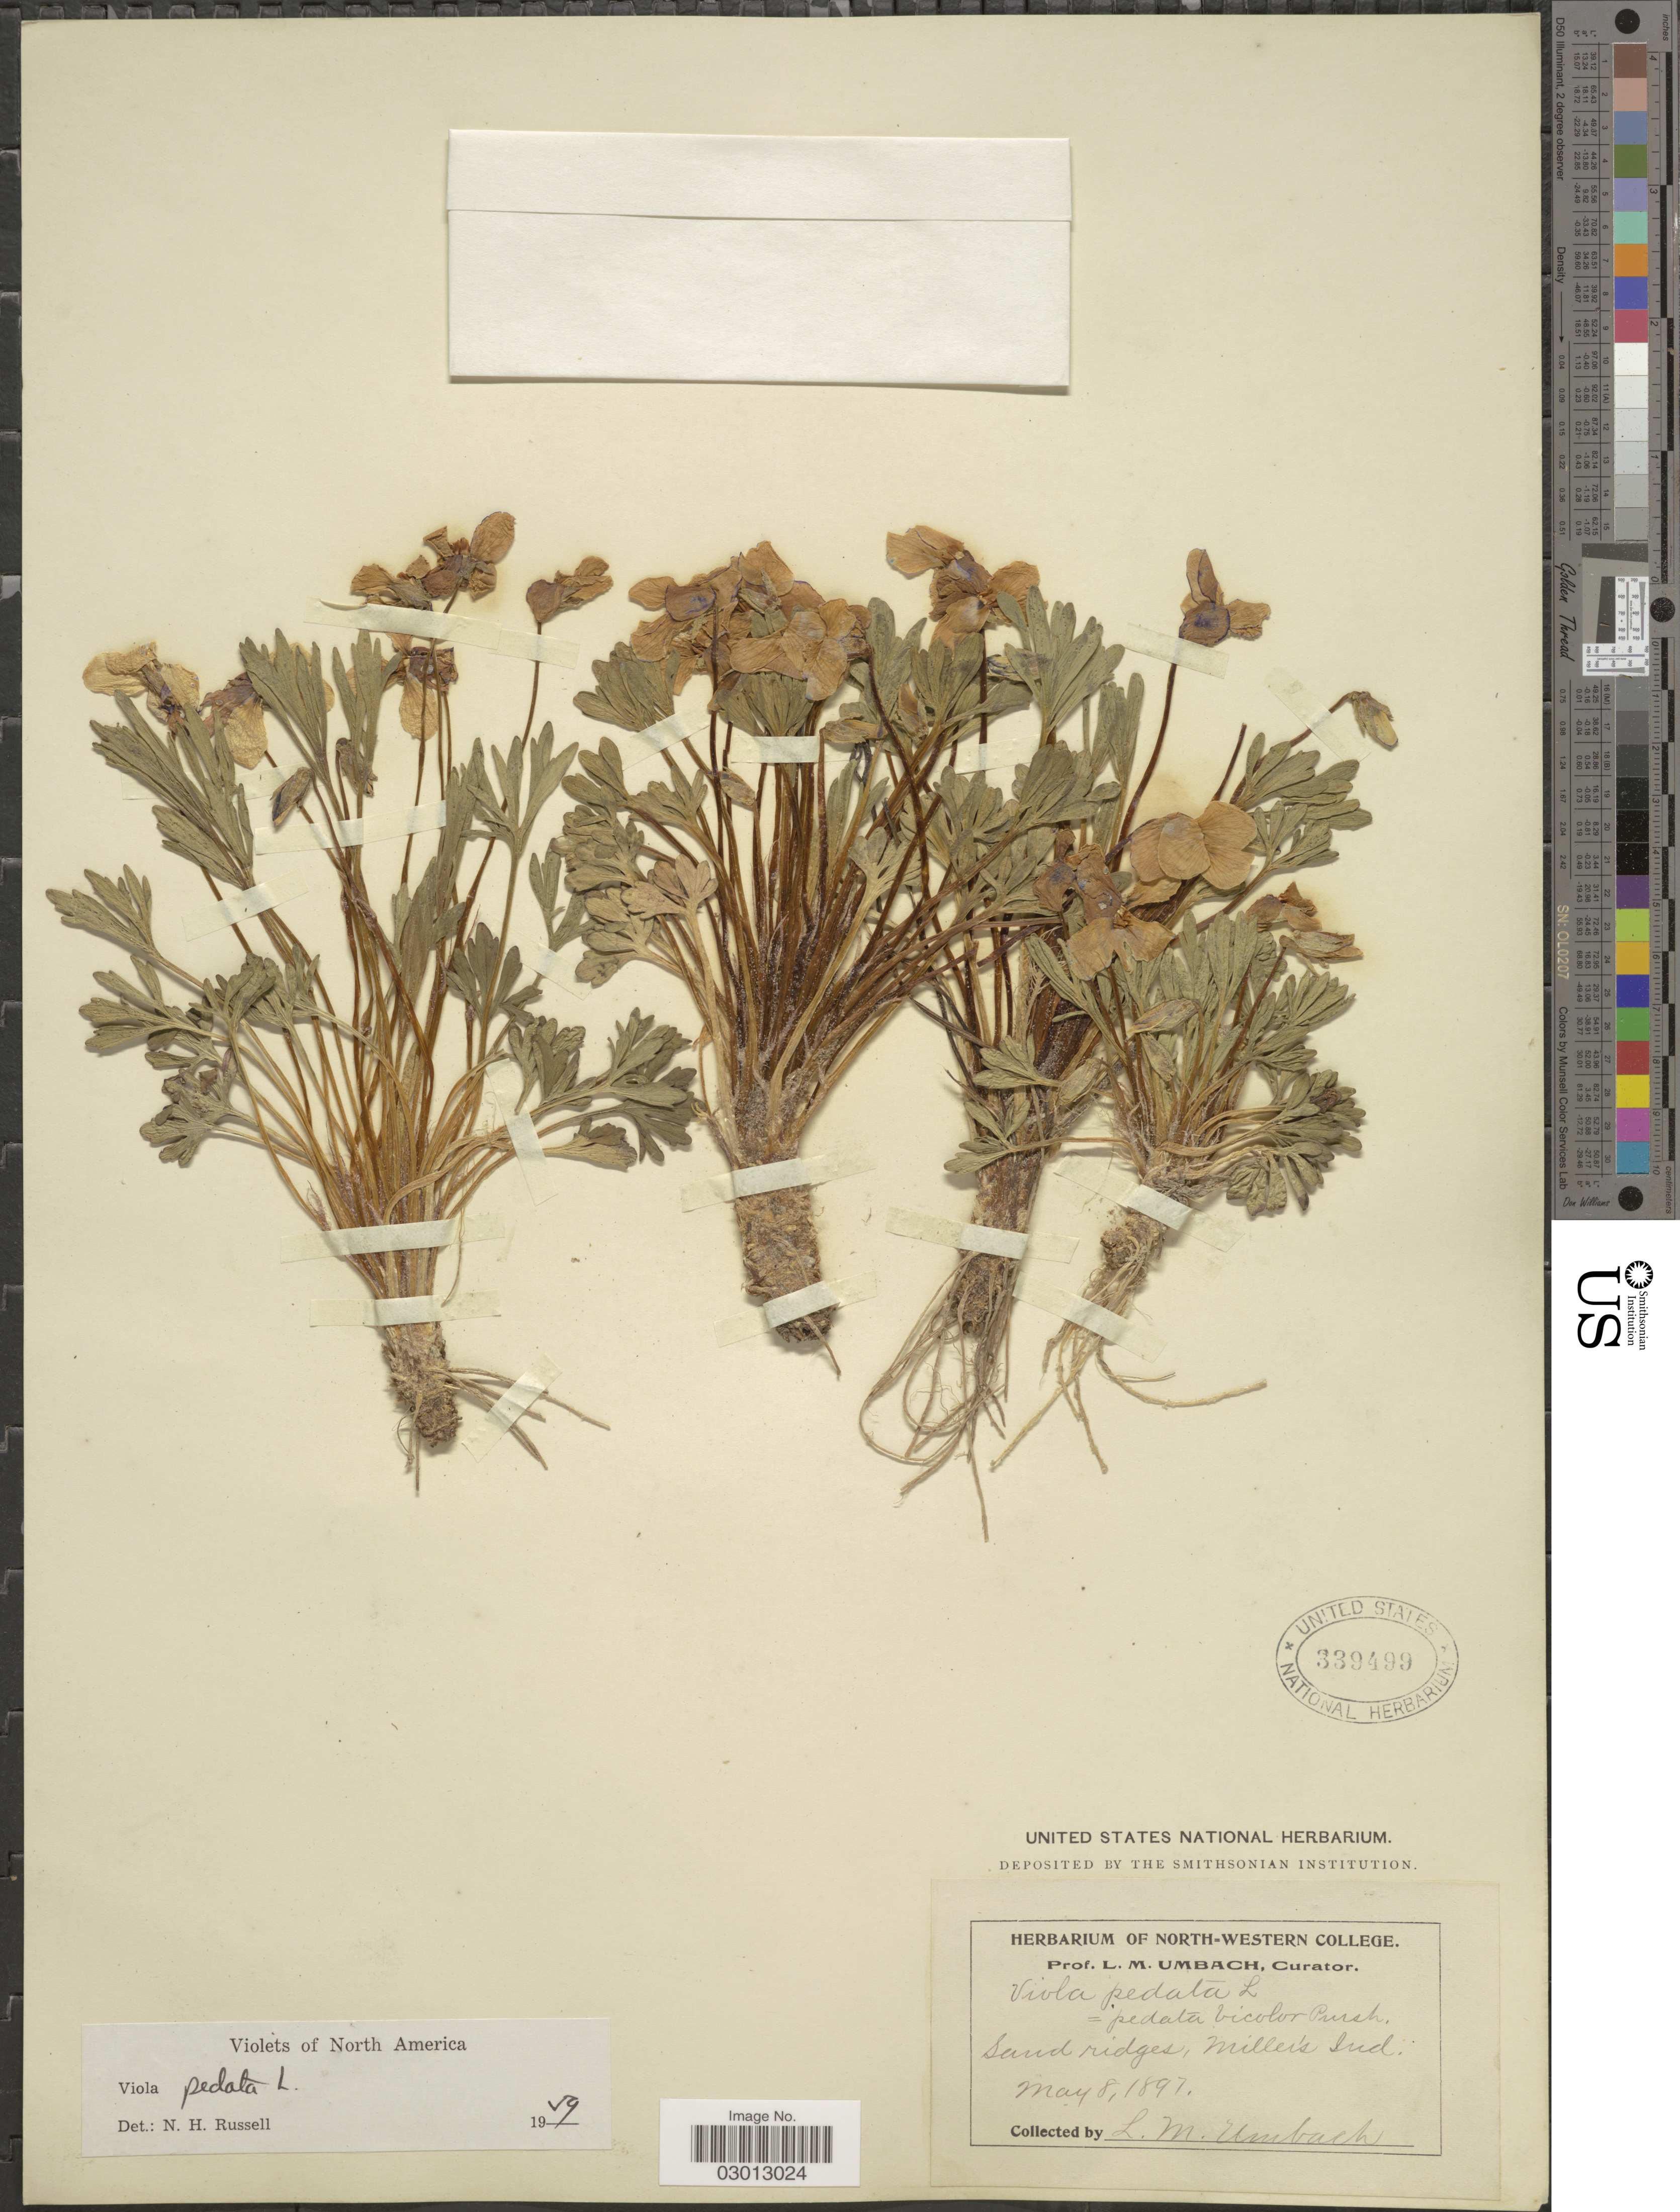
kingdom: Plantae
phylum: Tracheophyta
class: Magnoliopsida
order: Malpighiales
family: Violaceae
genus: Viola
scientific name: Viola pedata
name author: L.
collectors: L. M. Umbach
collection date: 1897-05-08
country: United States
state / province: Indiana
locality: Sand ridges, Miller's.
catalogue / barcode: US 339499